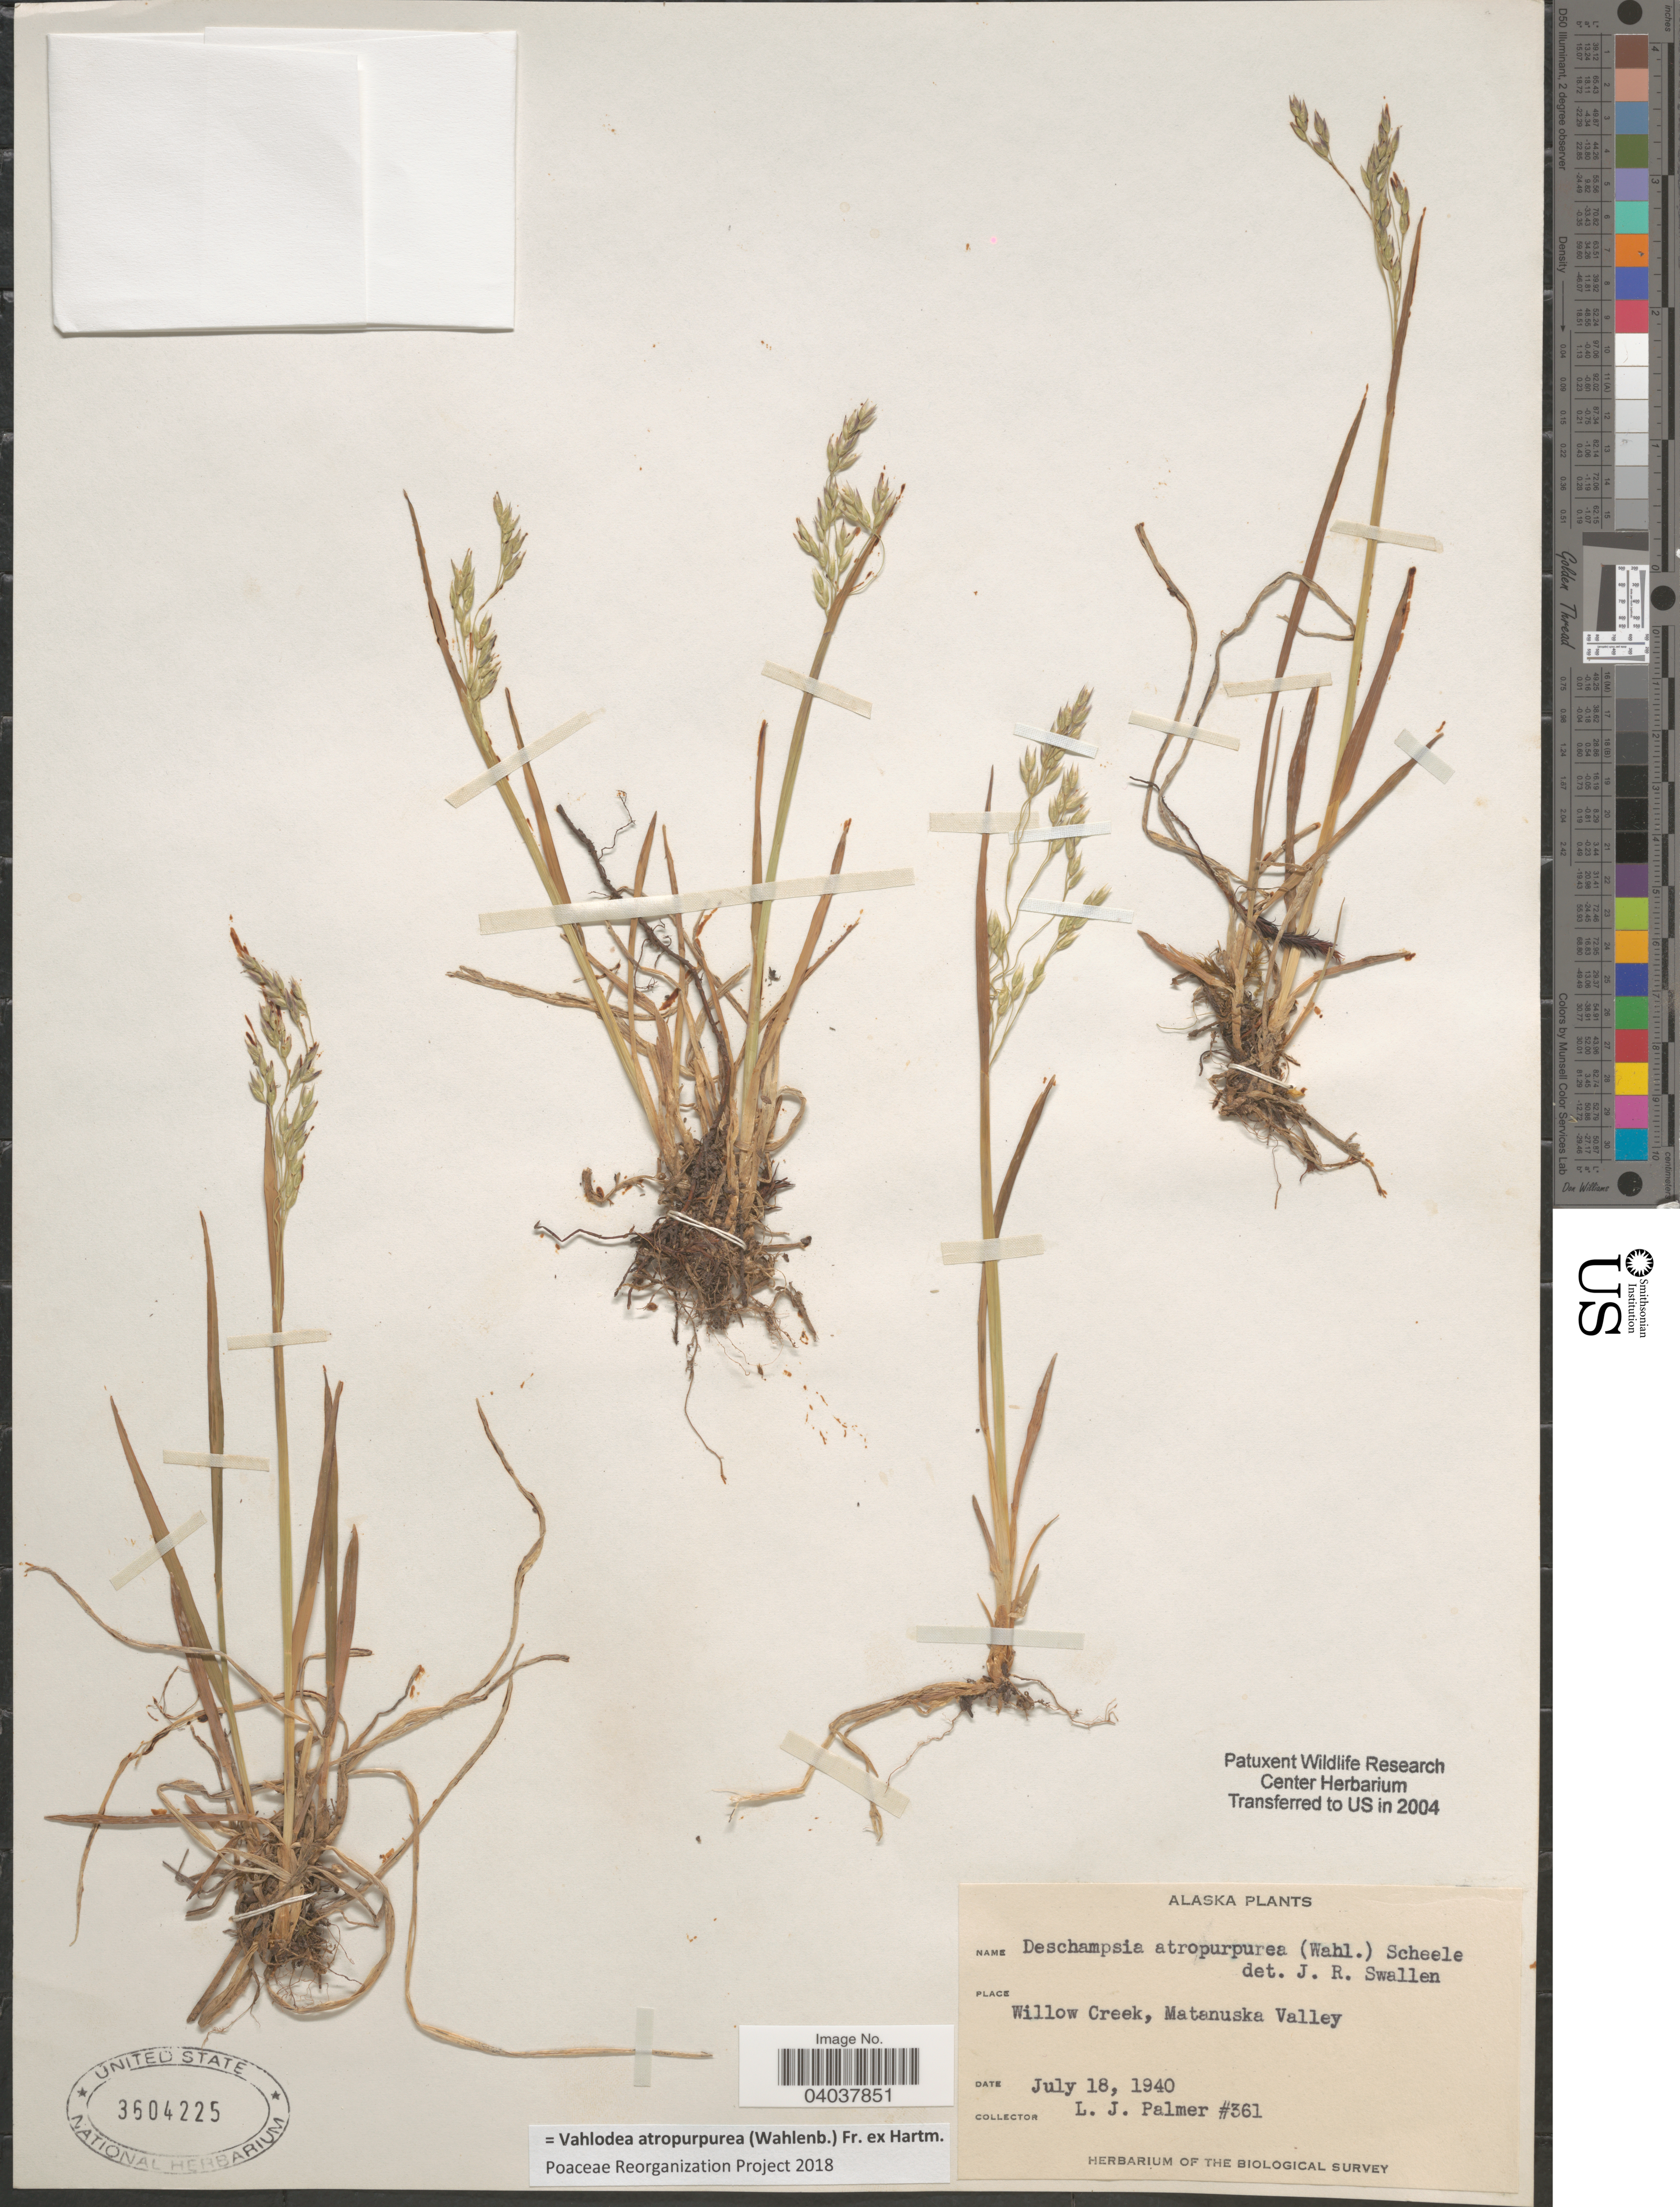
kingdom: Plantae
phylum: Tracheophyta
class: Liliopsida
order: Poales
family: Poaceae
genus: Vahlodea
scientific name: Vahlodea atropurpurea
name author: (Wahlenb.) Fr. ex Hartm.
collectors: L. J. Palmer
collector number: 361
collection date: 1940-07-18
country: United States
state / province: Alaska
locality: Willow Creek, Matanuska Valley.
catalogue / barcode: US 3604225